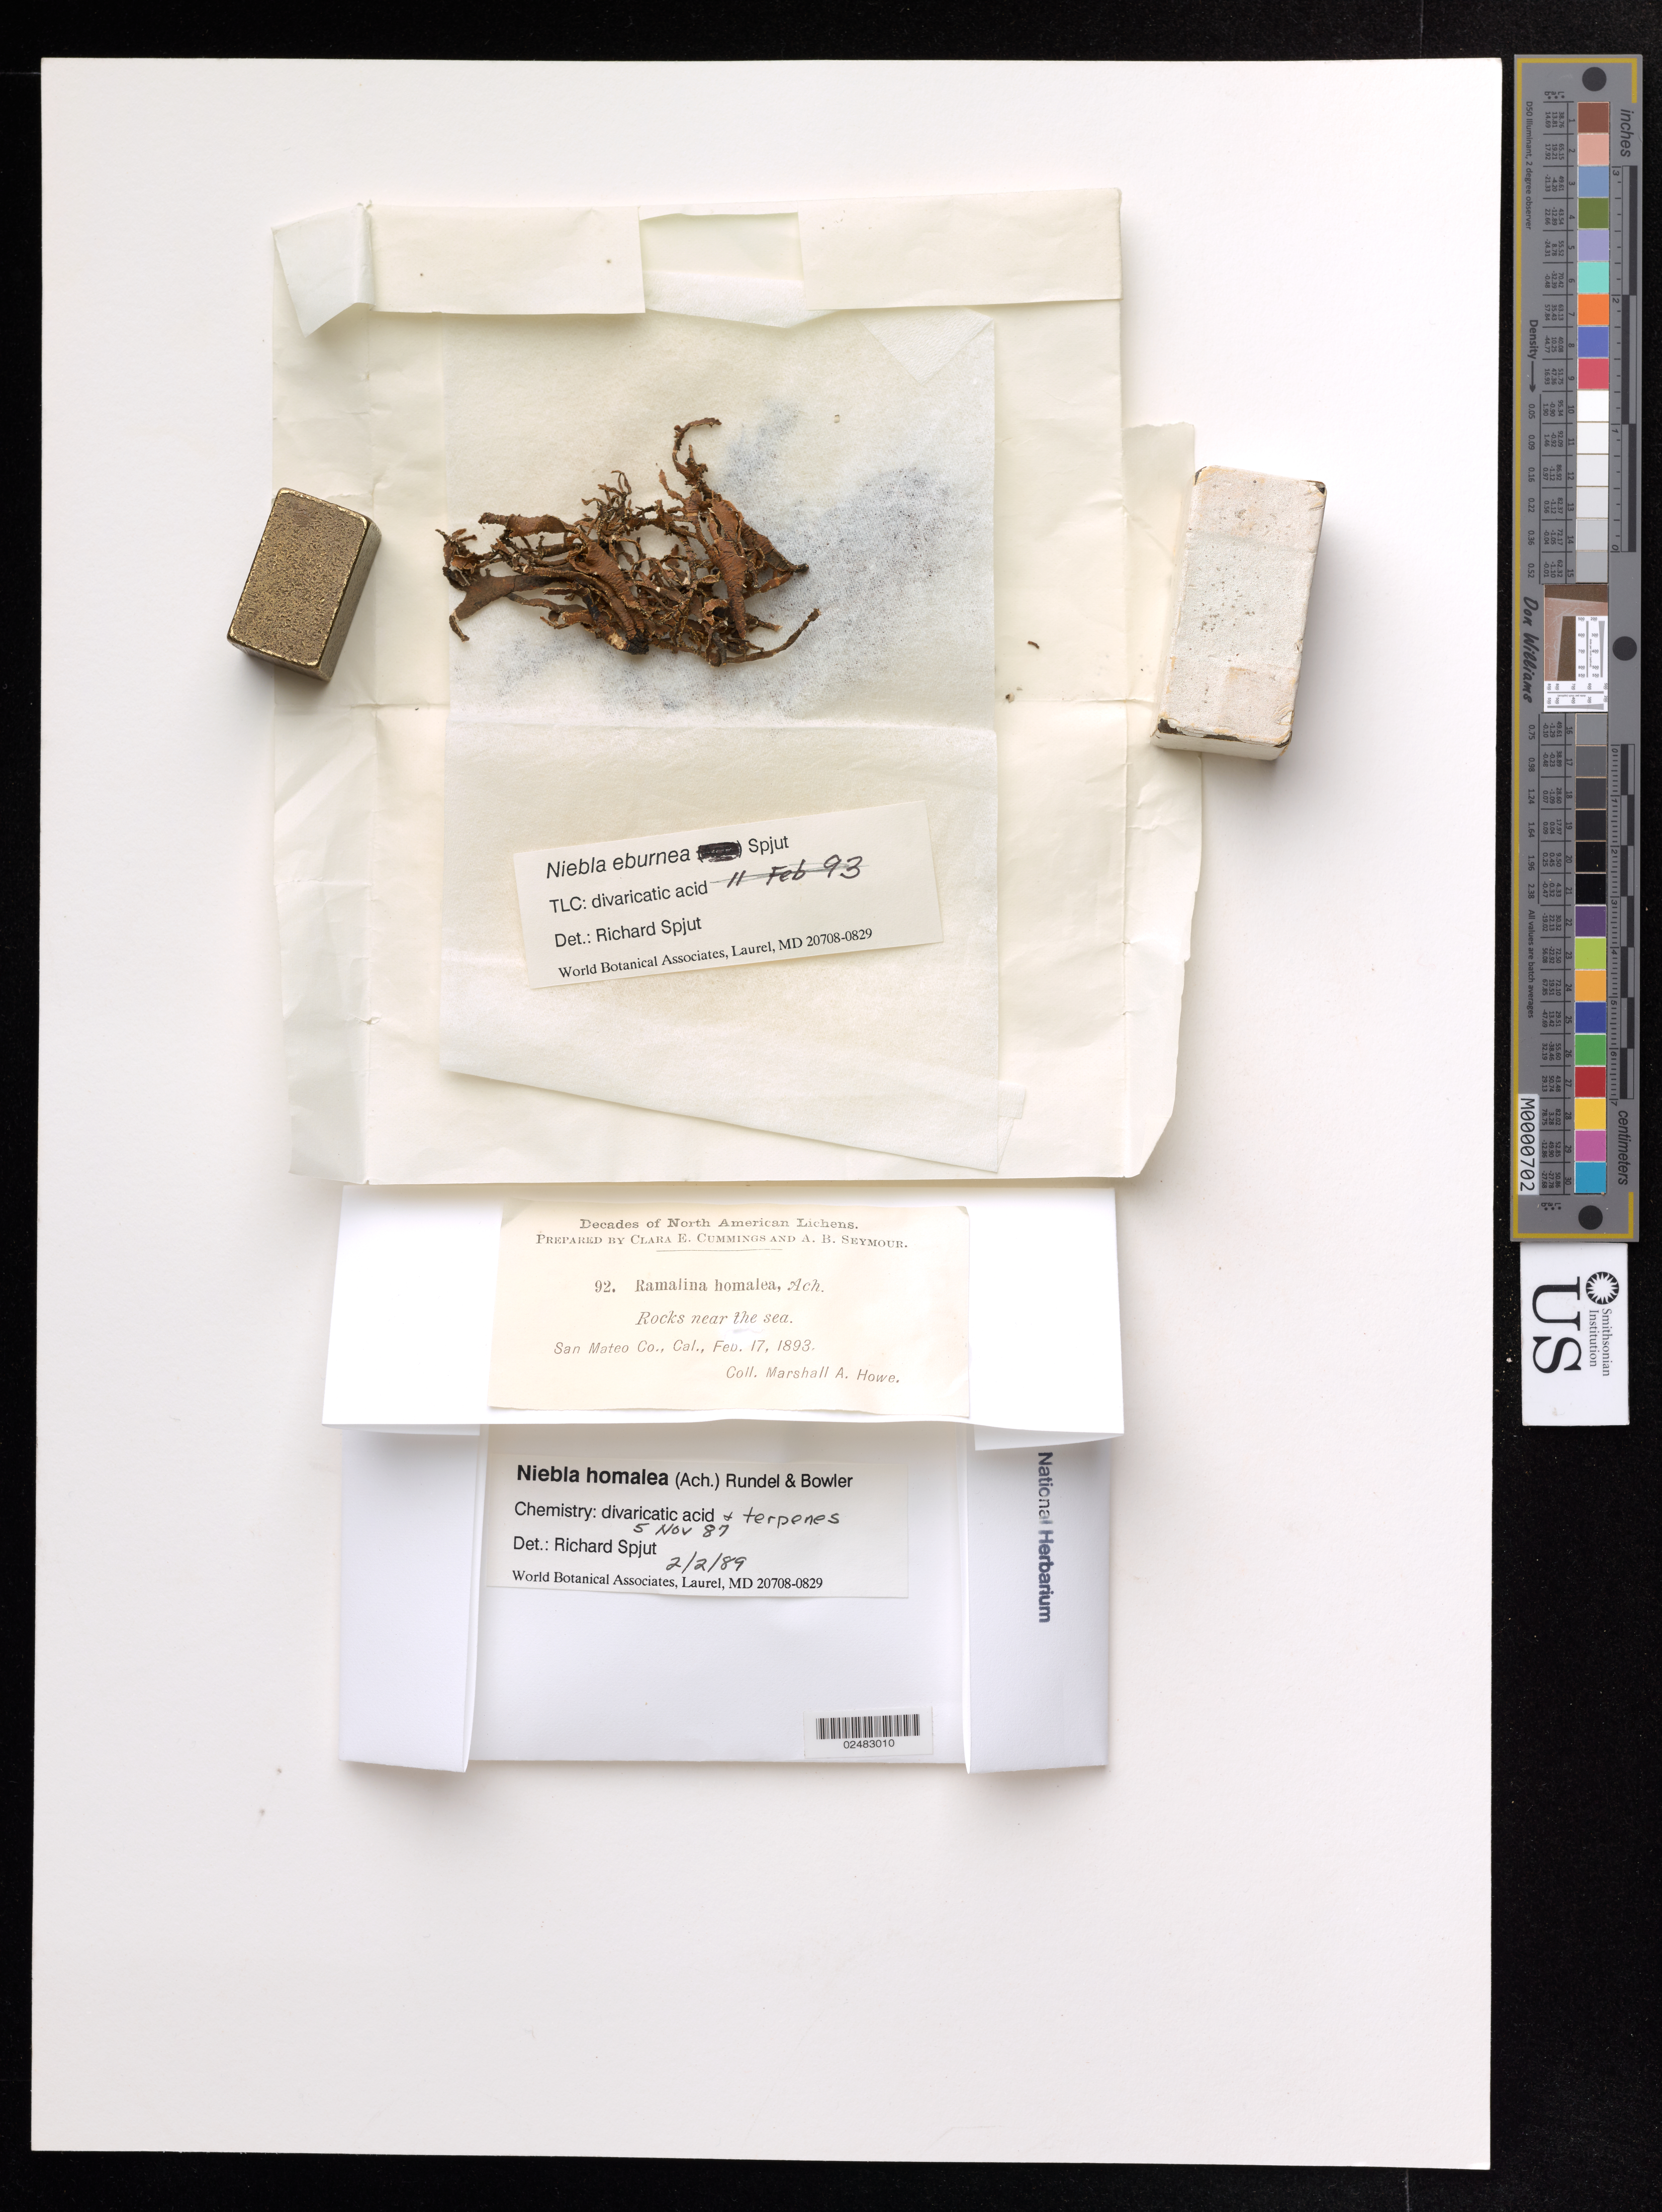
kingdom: Fungi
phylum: Ascomycota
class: Lecanoromycetes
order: Lecanorales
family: Ramalinaceae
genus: Niebla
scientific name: Niebla homalea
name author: (Ach.) Rundel & Bowler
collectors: M. A. Howe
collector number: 92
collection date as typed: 17 Feb 1893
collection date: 1893-02-17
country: United States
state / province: California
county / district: San Mateo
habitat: Rocks near the sea.